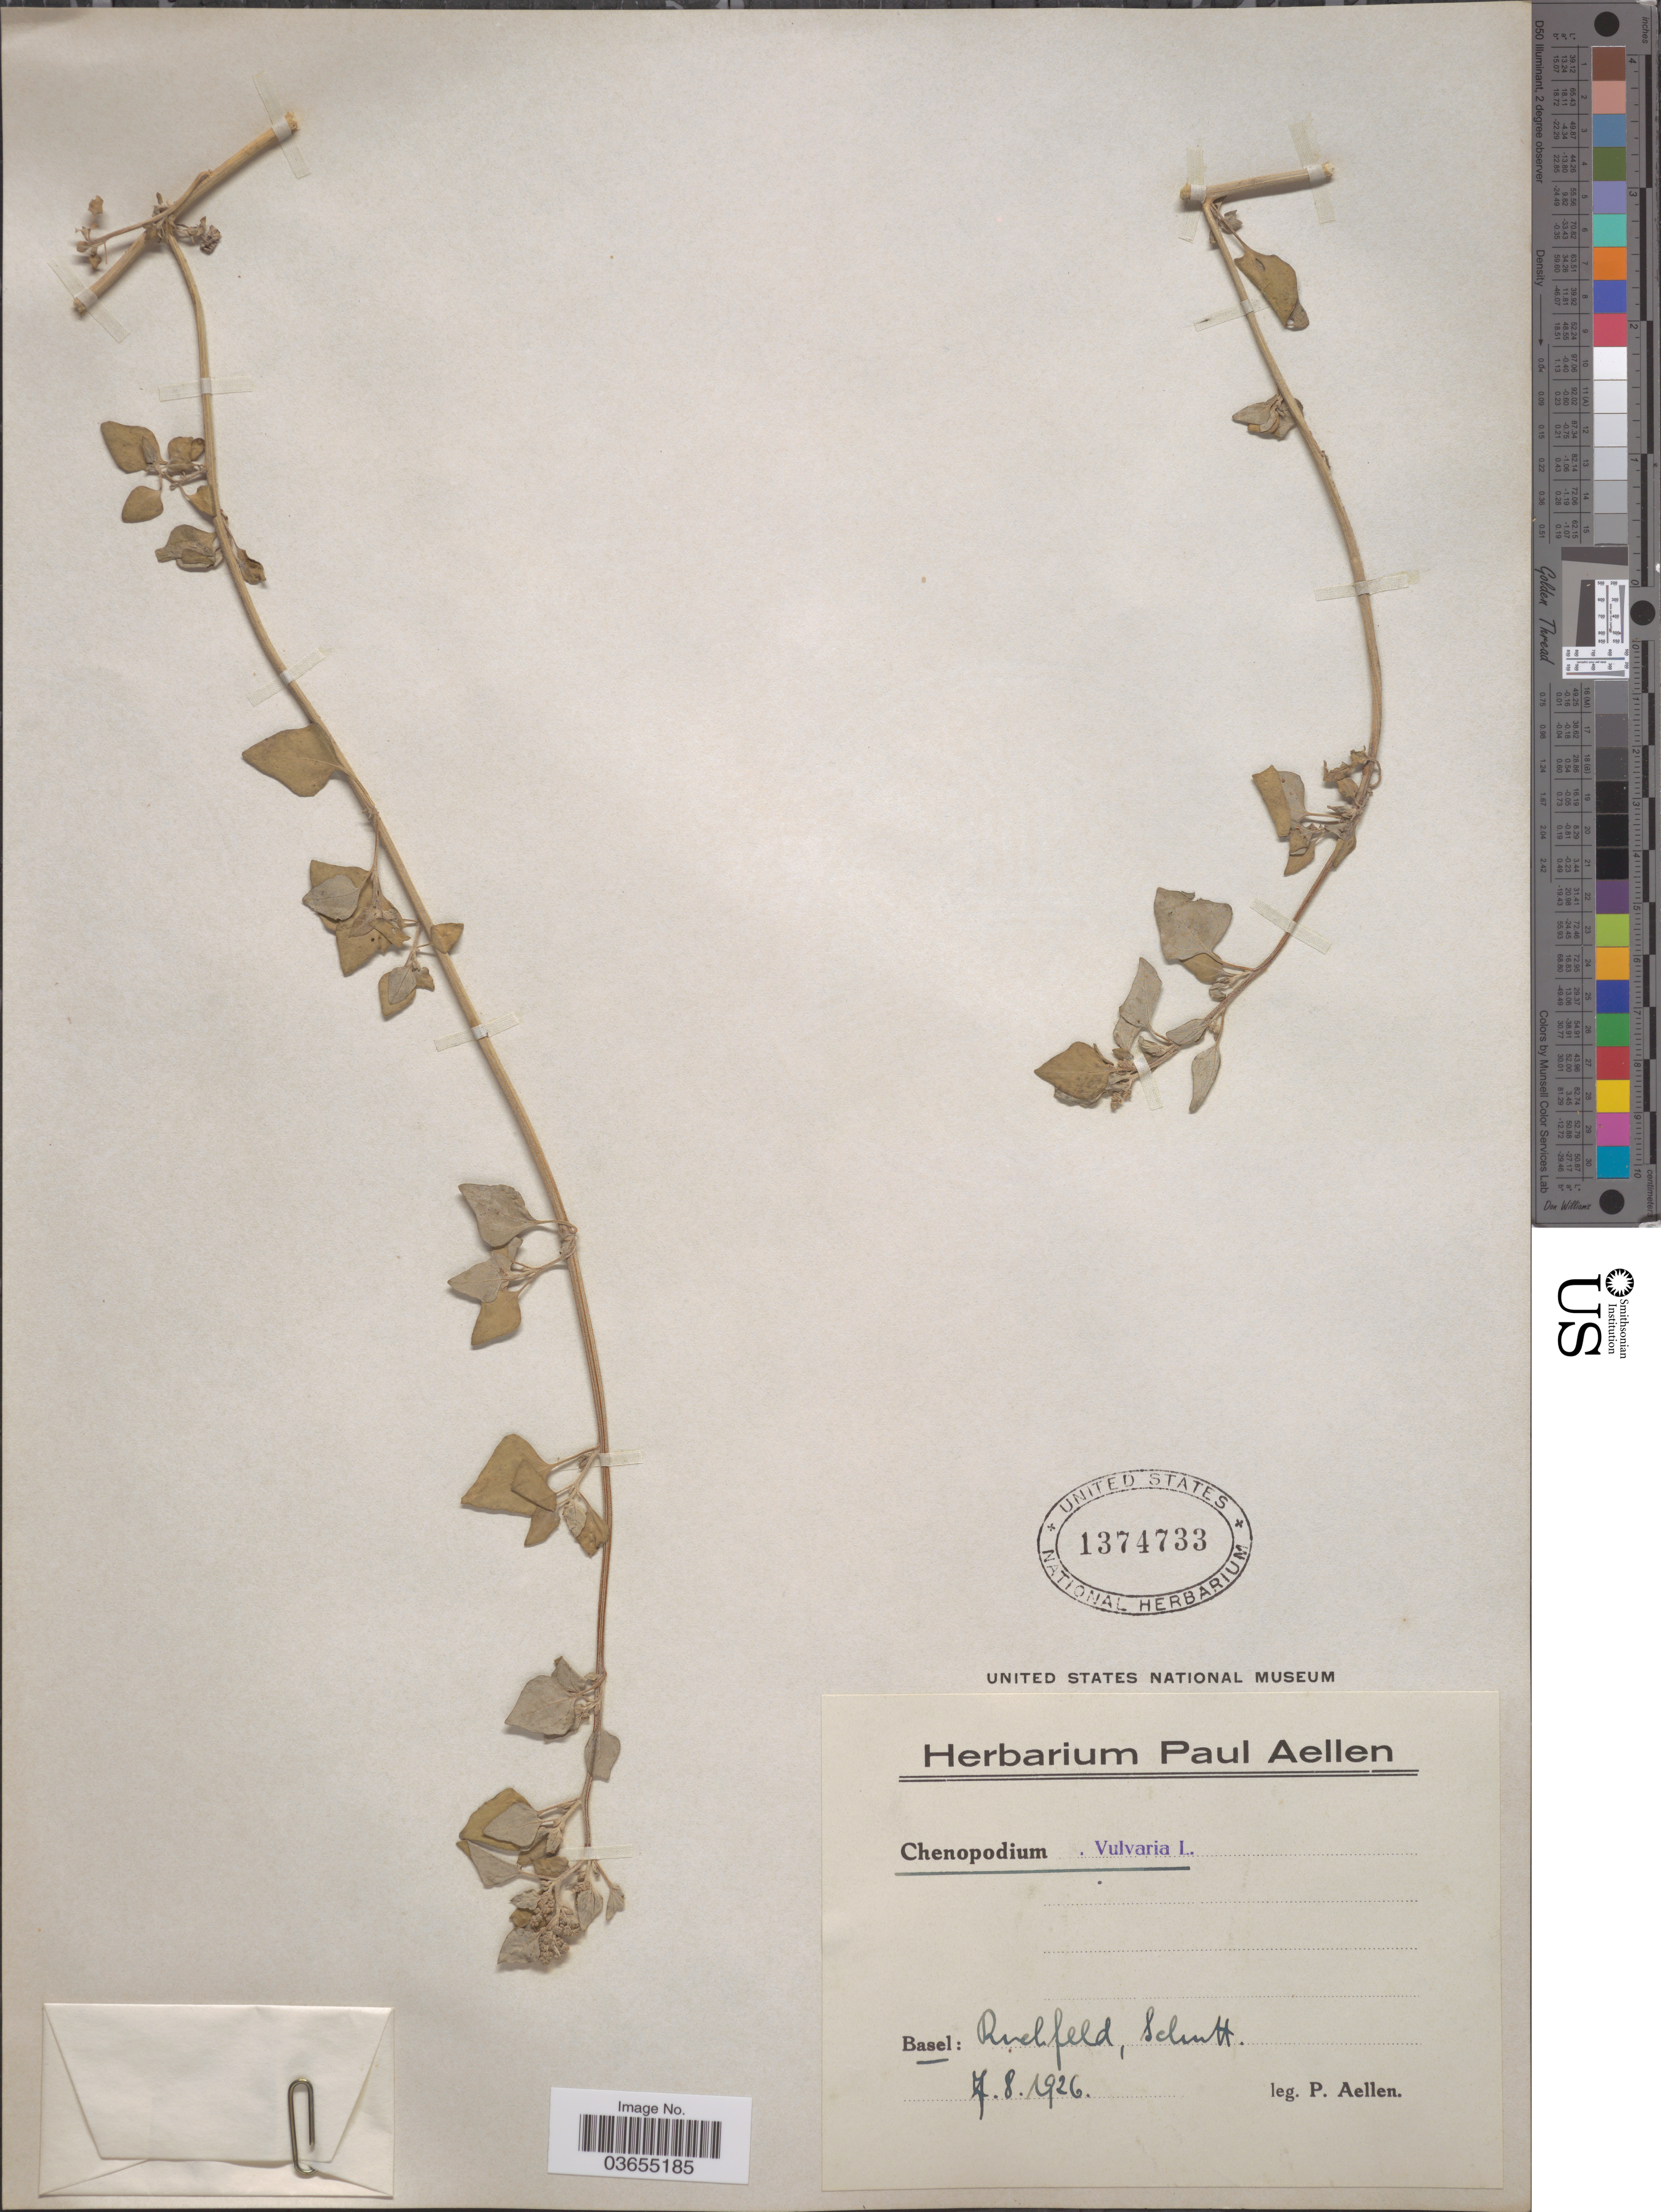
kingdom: Plantae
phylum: Tracheophyta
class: Magnoliopsida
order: Caryophyllales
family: Amaranthaceae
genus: Chenopodium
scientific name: Chenopodium vulvaria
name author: L.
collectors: P. Aellen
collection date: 1926-08-07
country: Switzerland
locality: Basel: Ruchfeld, Schutt.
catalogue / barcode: US 1374733